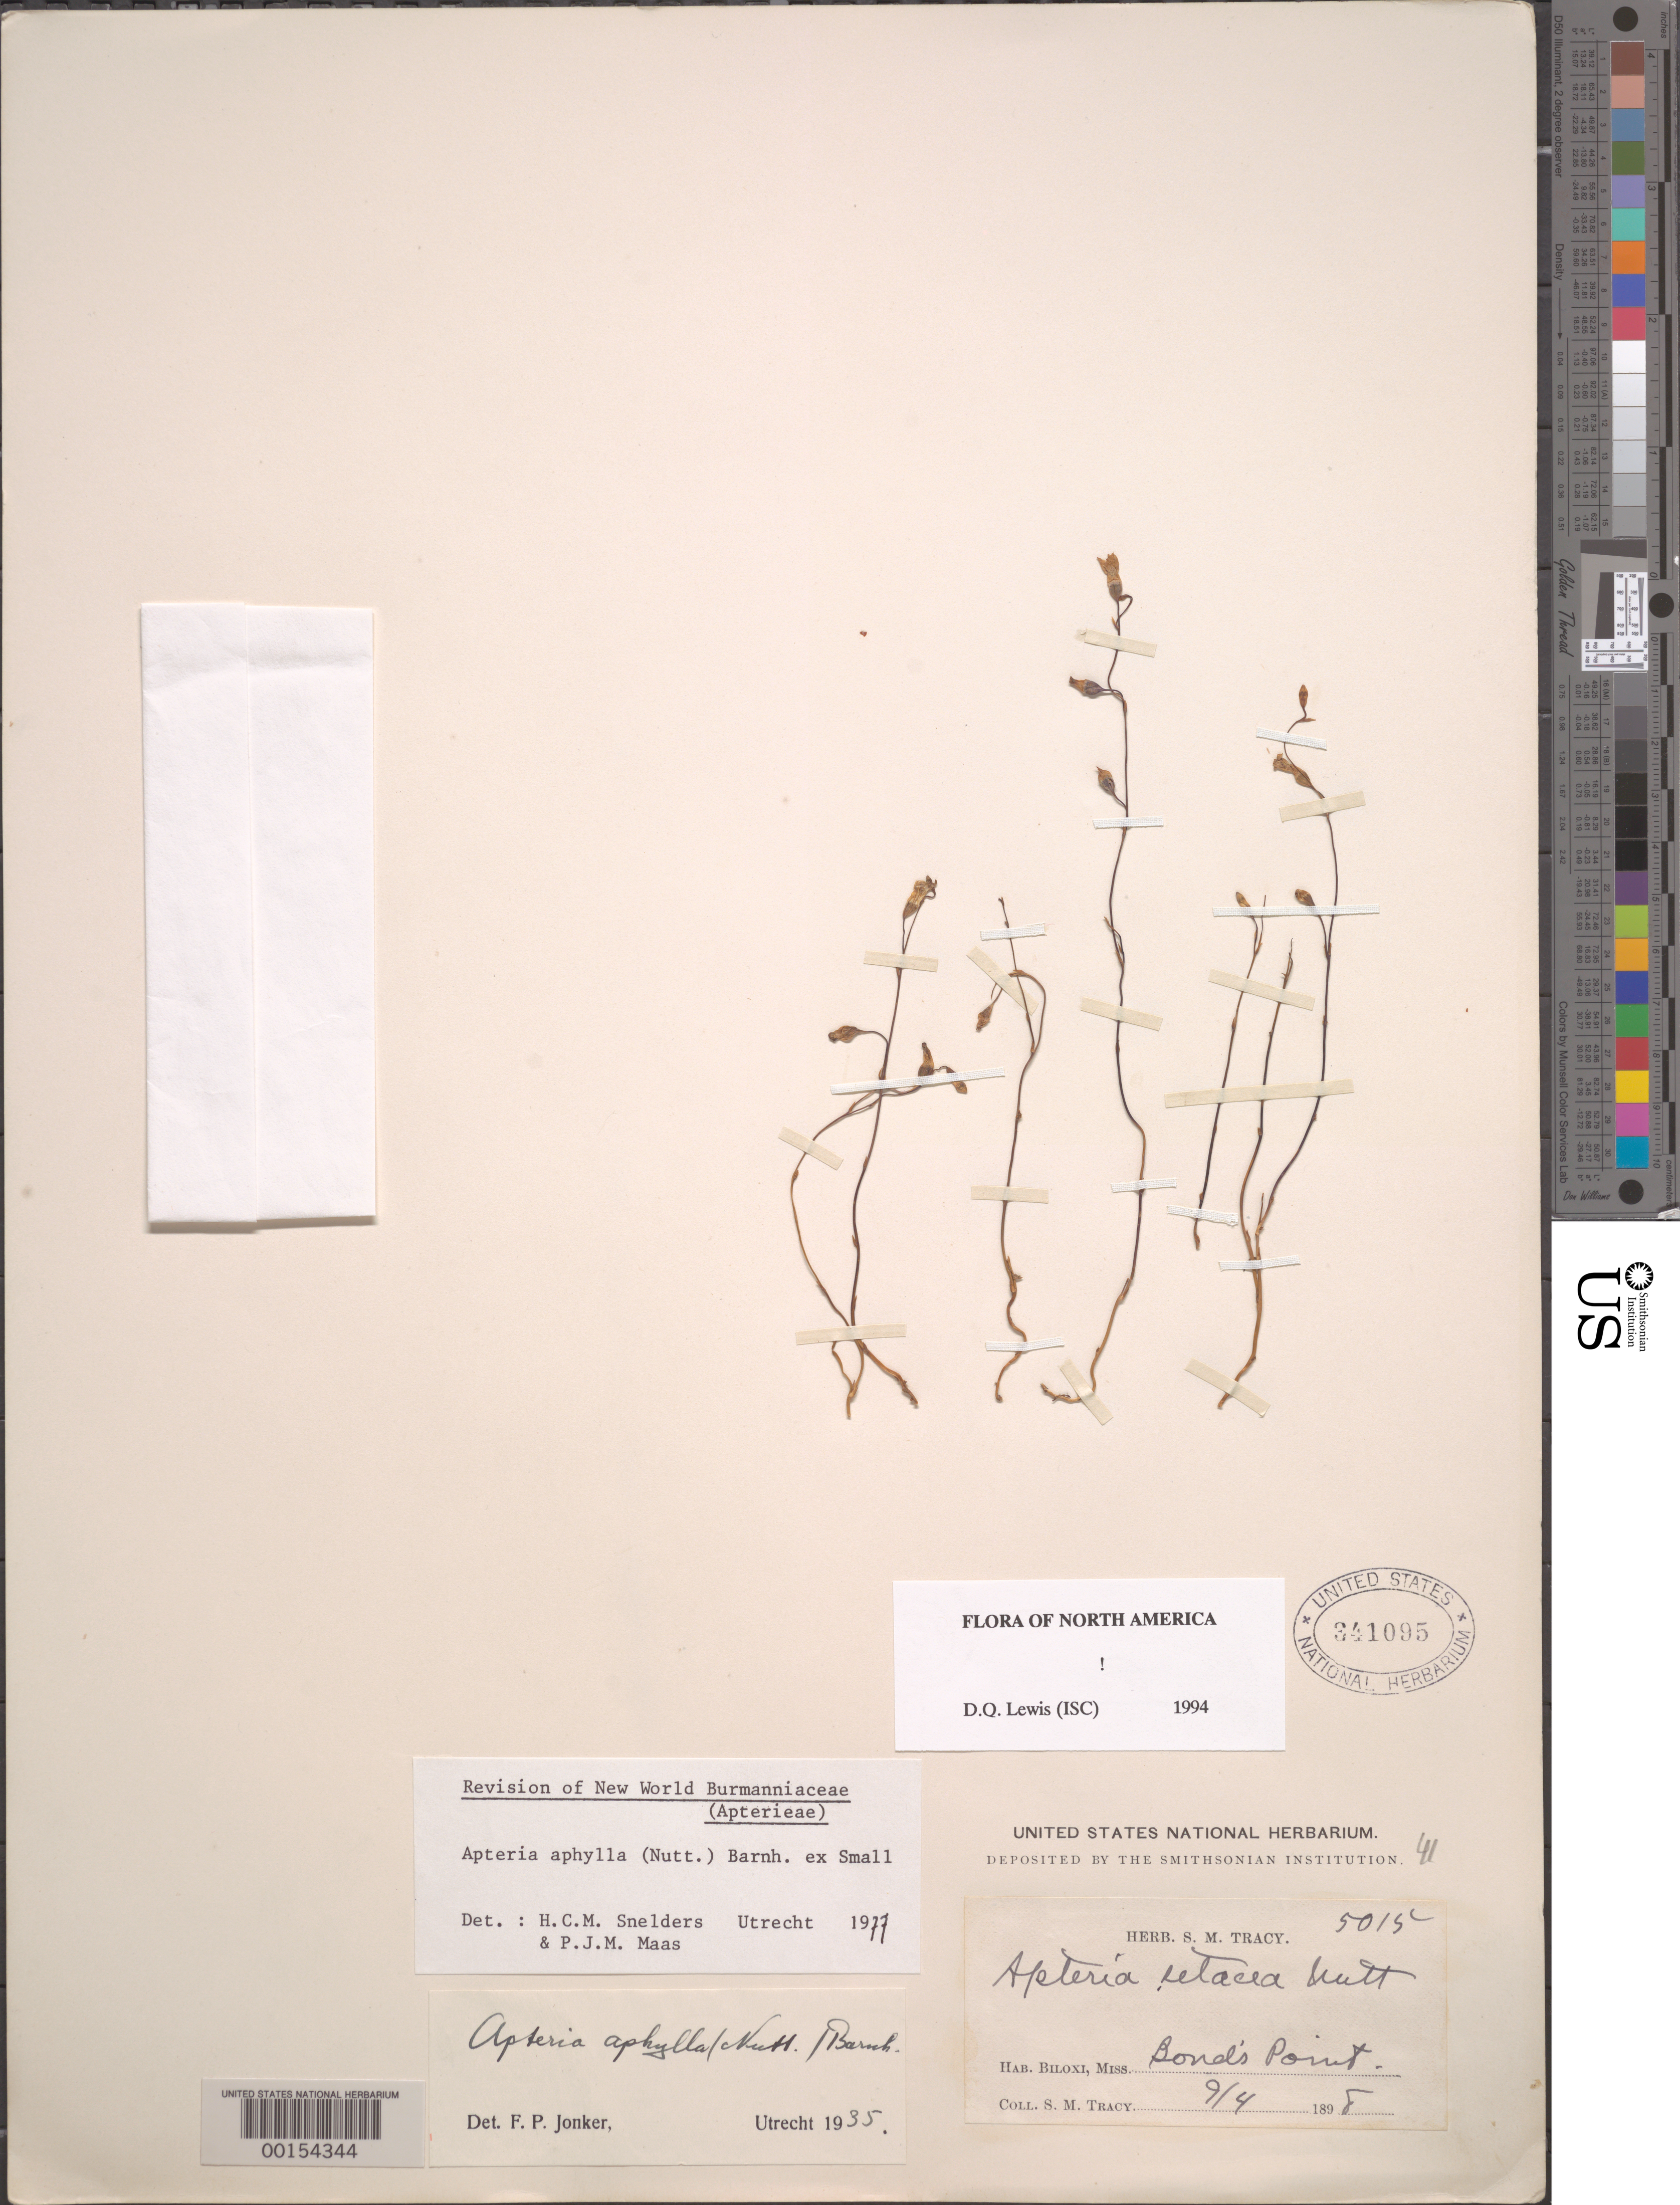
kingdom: Plantae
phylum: Tracheophyta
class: Liliopsida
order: Dioscoreales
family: Burmanniaceae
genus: Apteria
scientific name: Apteria aphylla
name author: (Nutt.) Barnhart ex Small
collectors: S. M. Tracy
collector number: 5015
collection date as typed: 09 Apr 1898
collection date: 1898-04-09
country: United States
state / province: Mississippi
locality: Buloxi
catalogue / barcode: US 3341095